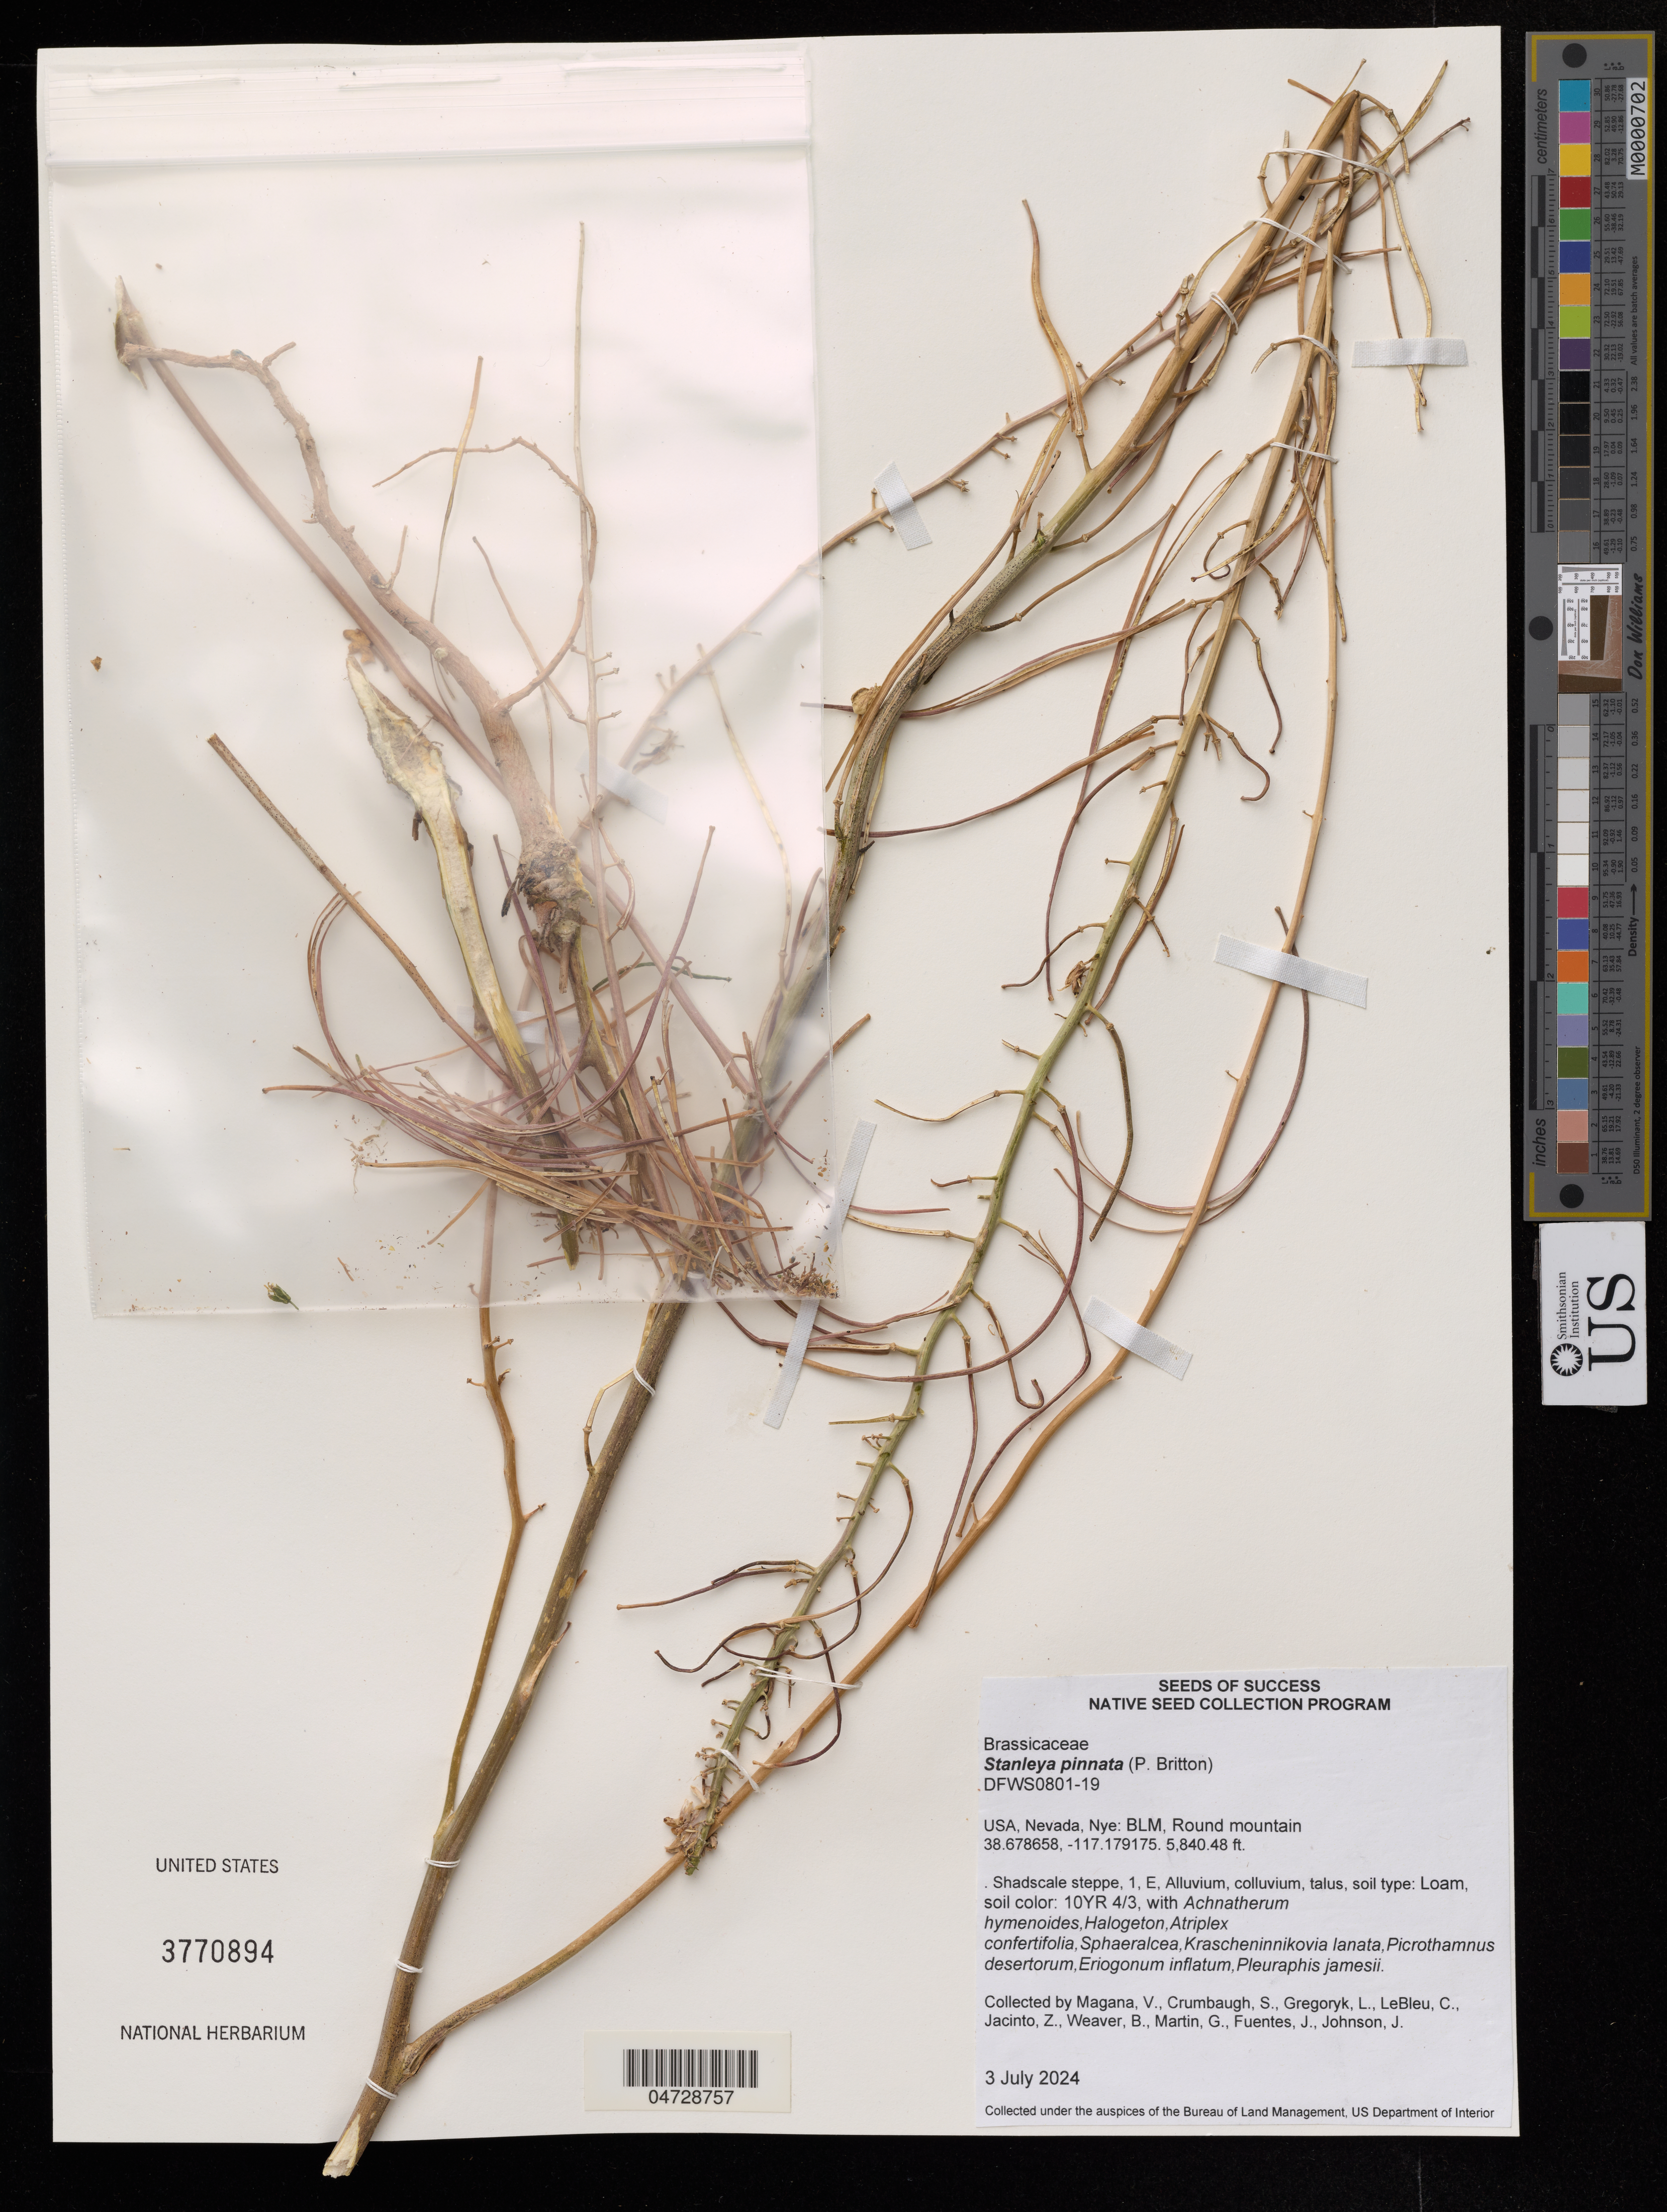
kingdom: Plantae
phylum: Tracheophyta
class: Magnoliopsida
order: Brassicales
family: Brassicaceae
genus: Stanleya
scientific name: Stanleya pinnata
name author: (Pursh) Britton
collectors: V. Magana, S. Crumbaug & L. Gregory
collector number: DFWS0801-19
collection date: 2024-07-03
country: United States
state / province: Nevada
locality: Nye: BLM.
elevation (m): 1780.18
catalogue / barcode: US 3770894